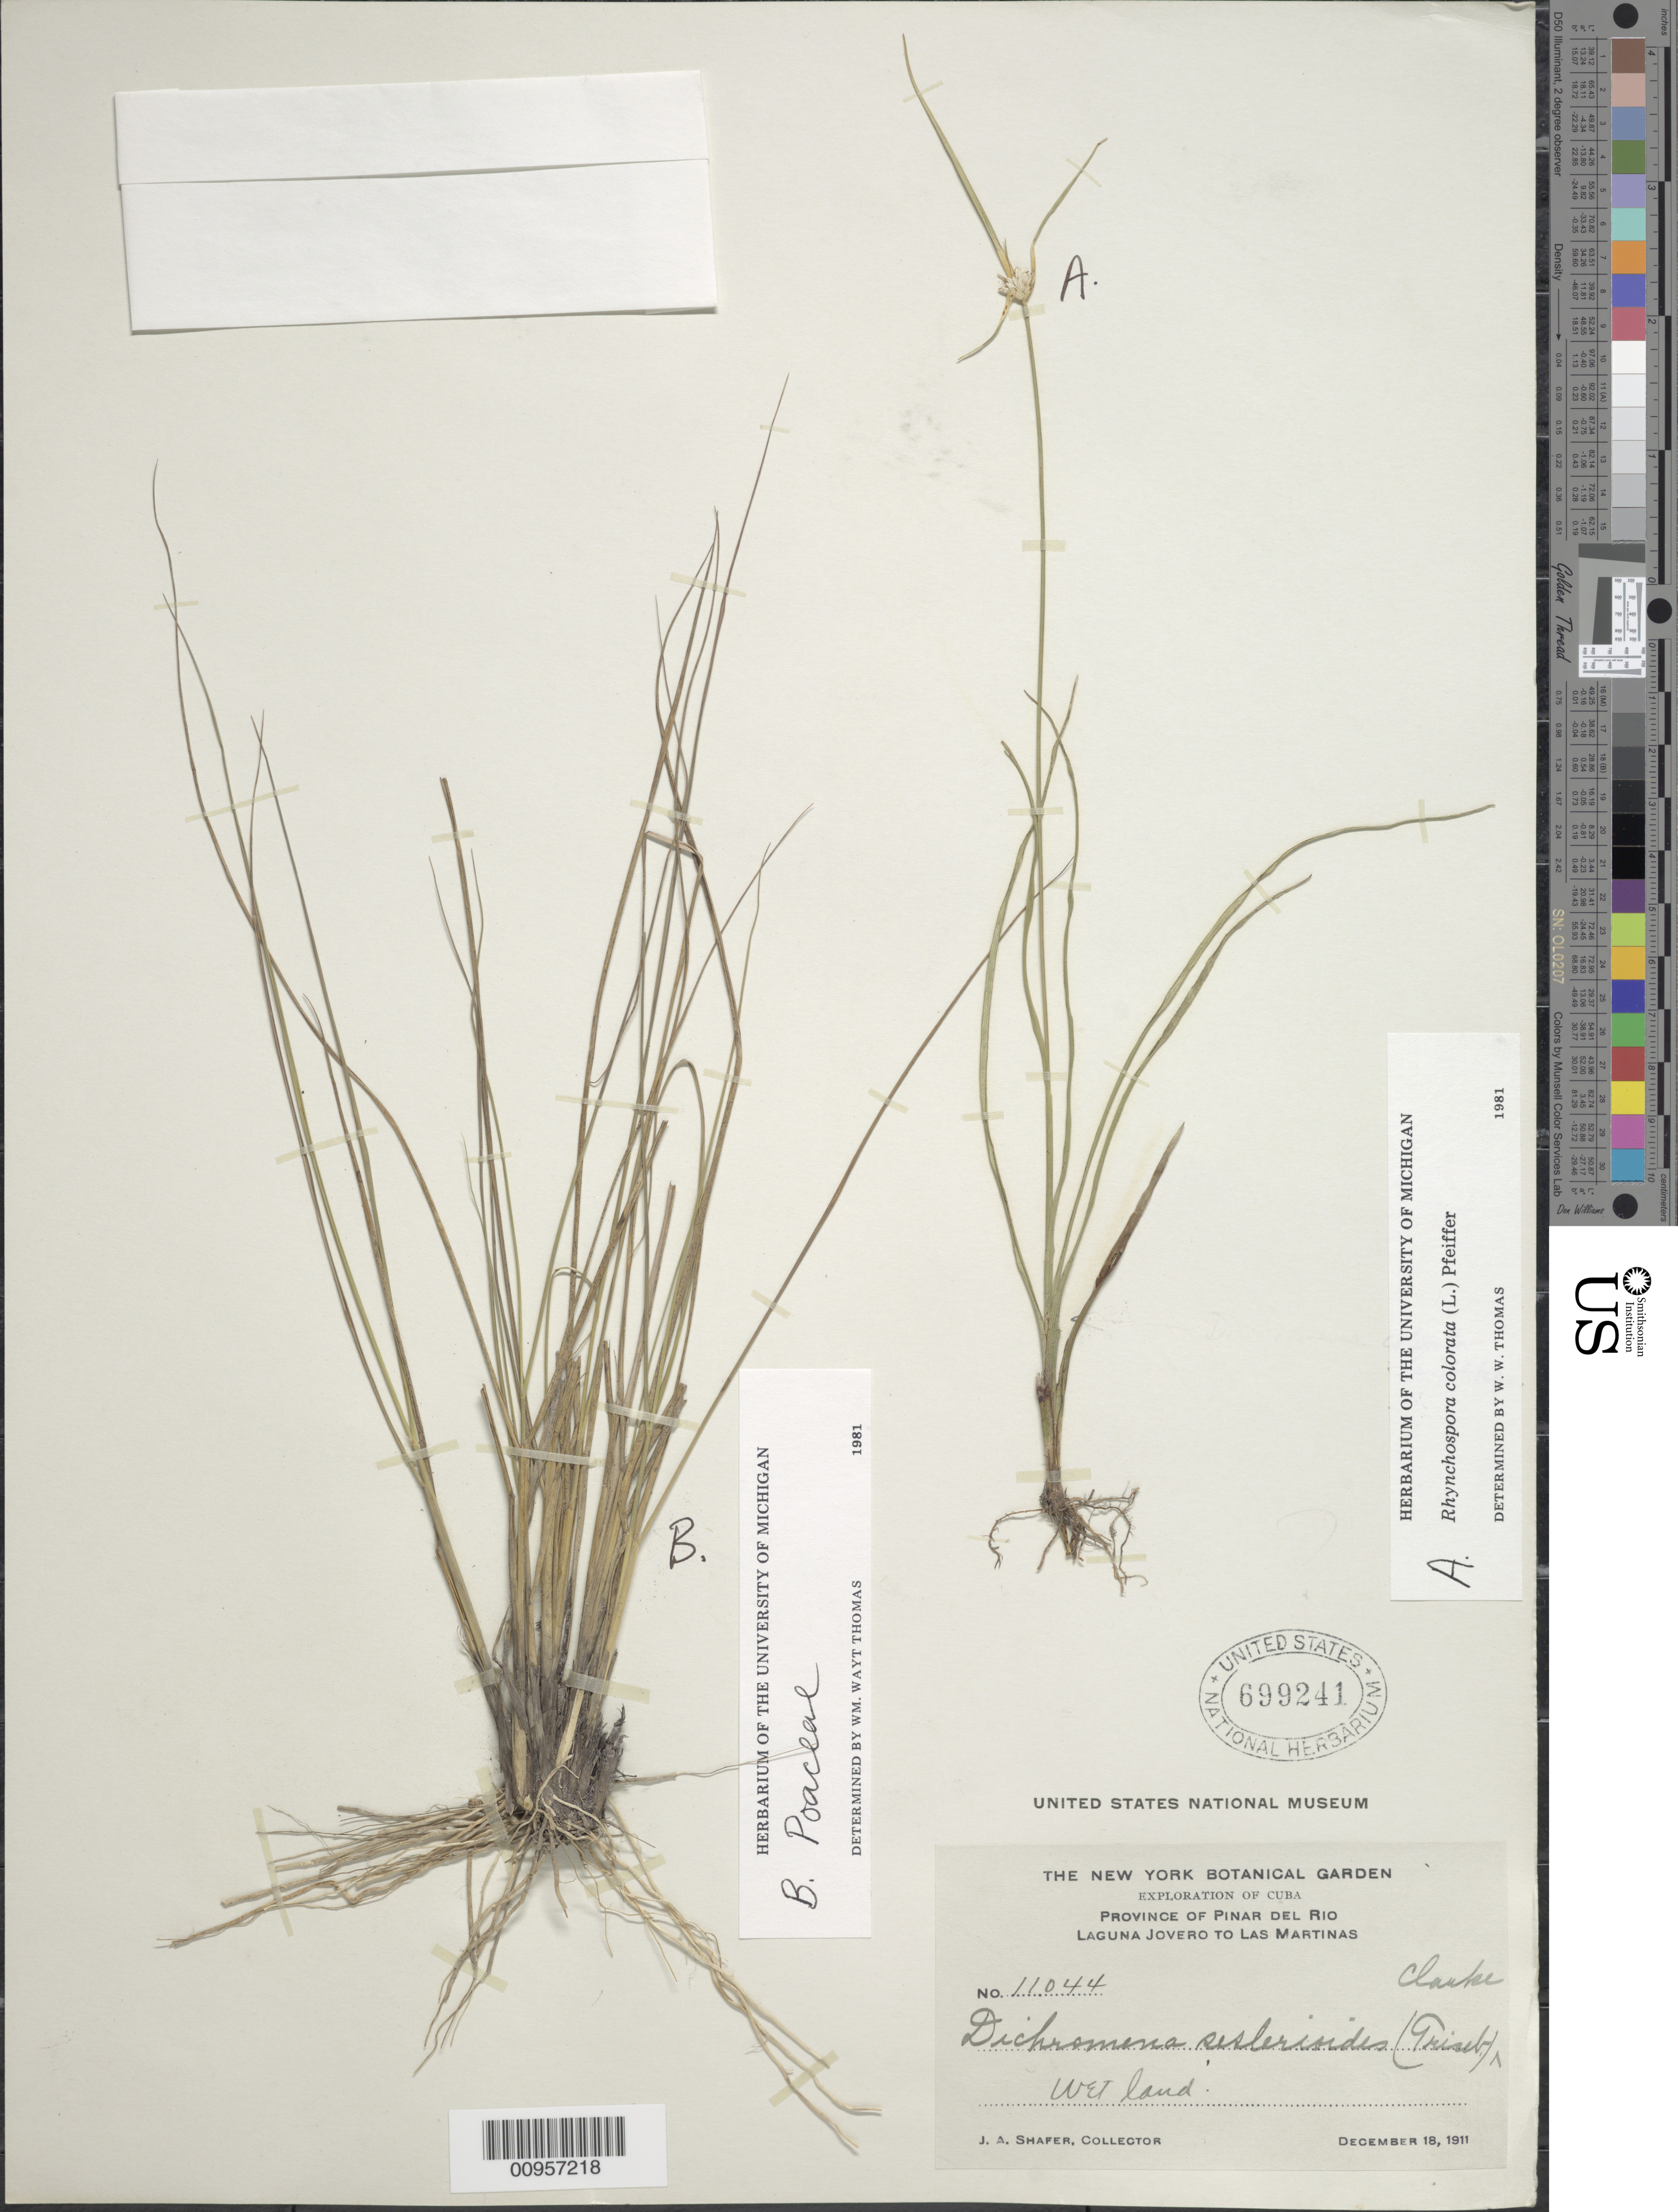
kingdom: Plantae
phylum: Tracheophyta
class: Liliopsida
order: Poales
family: Cyperaceae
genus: Rhynchospora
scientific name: Rhynchospora colorata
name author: (L.) H. Pfeiff.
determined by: Thomas, W. W.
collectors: J. A. Shafer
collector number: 11044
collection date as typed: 18 Dec 1911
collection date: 1911-12-18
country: Cuba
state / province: Pinar del Rio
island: Cuba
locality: Laguna Jovero to Las Martinas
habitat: Wet lands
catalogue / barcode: US 699241